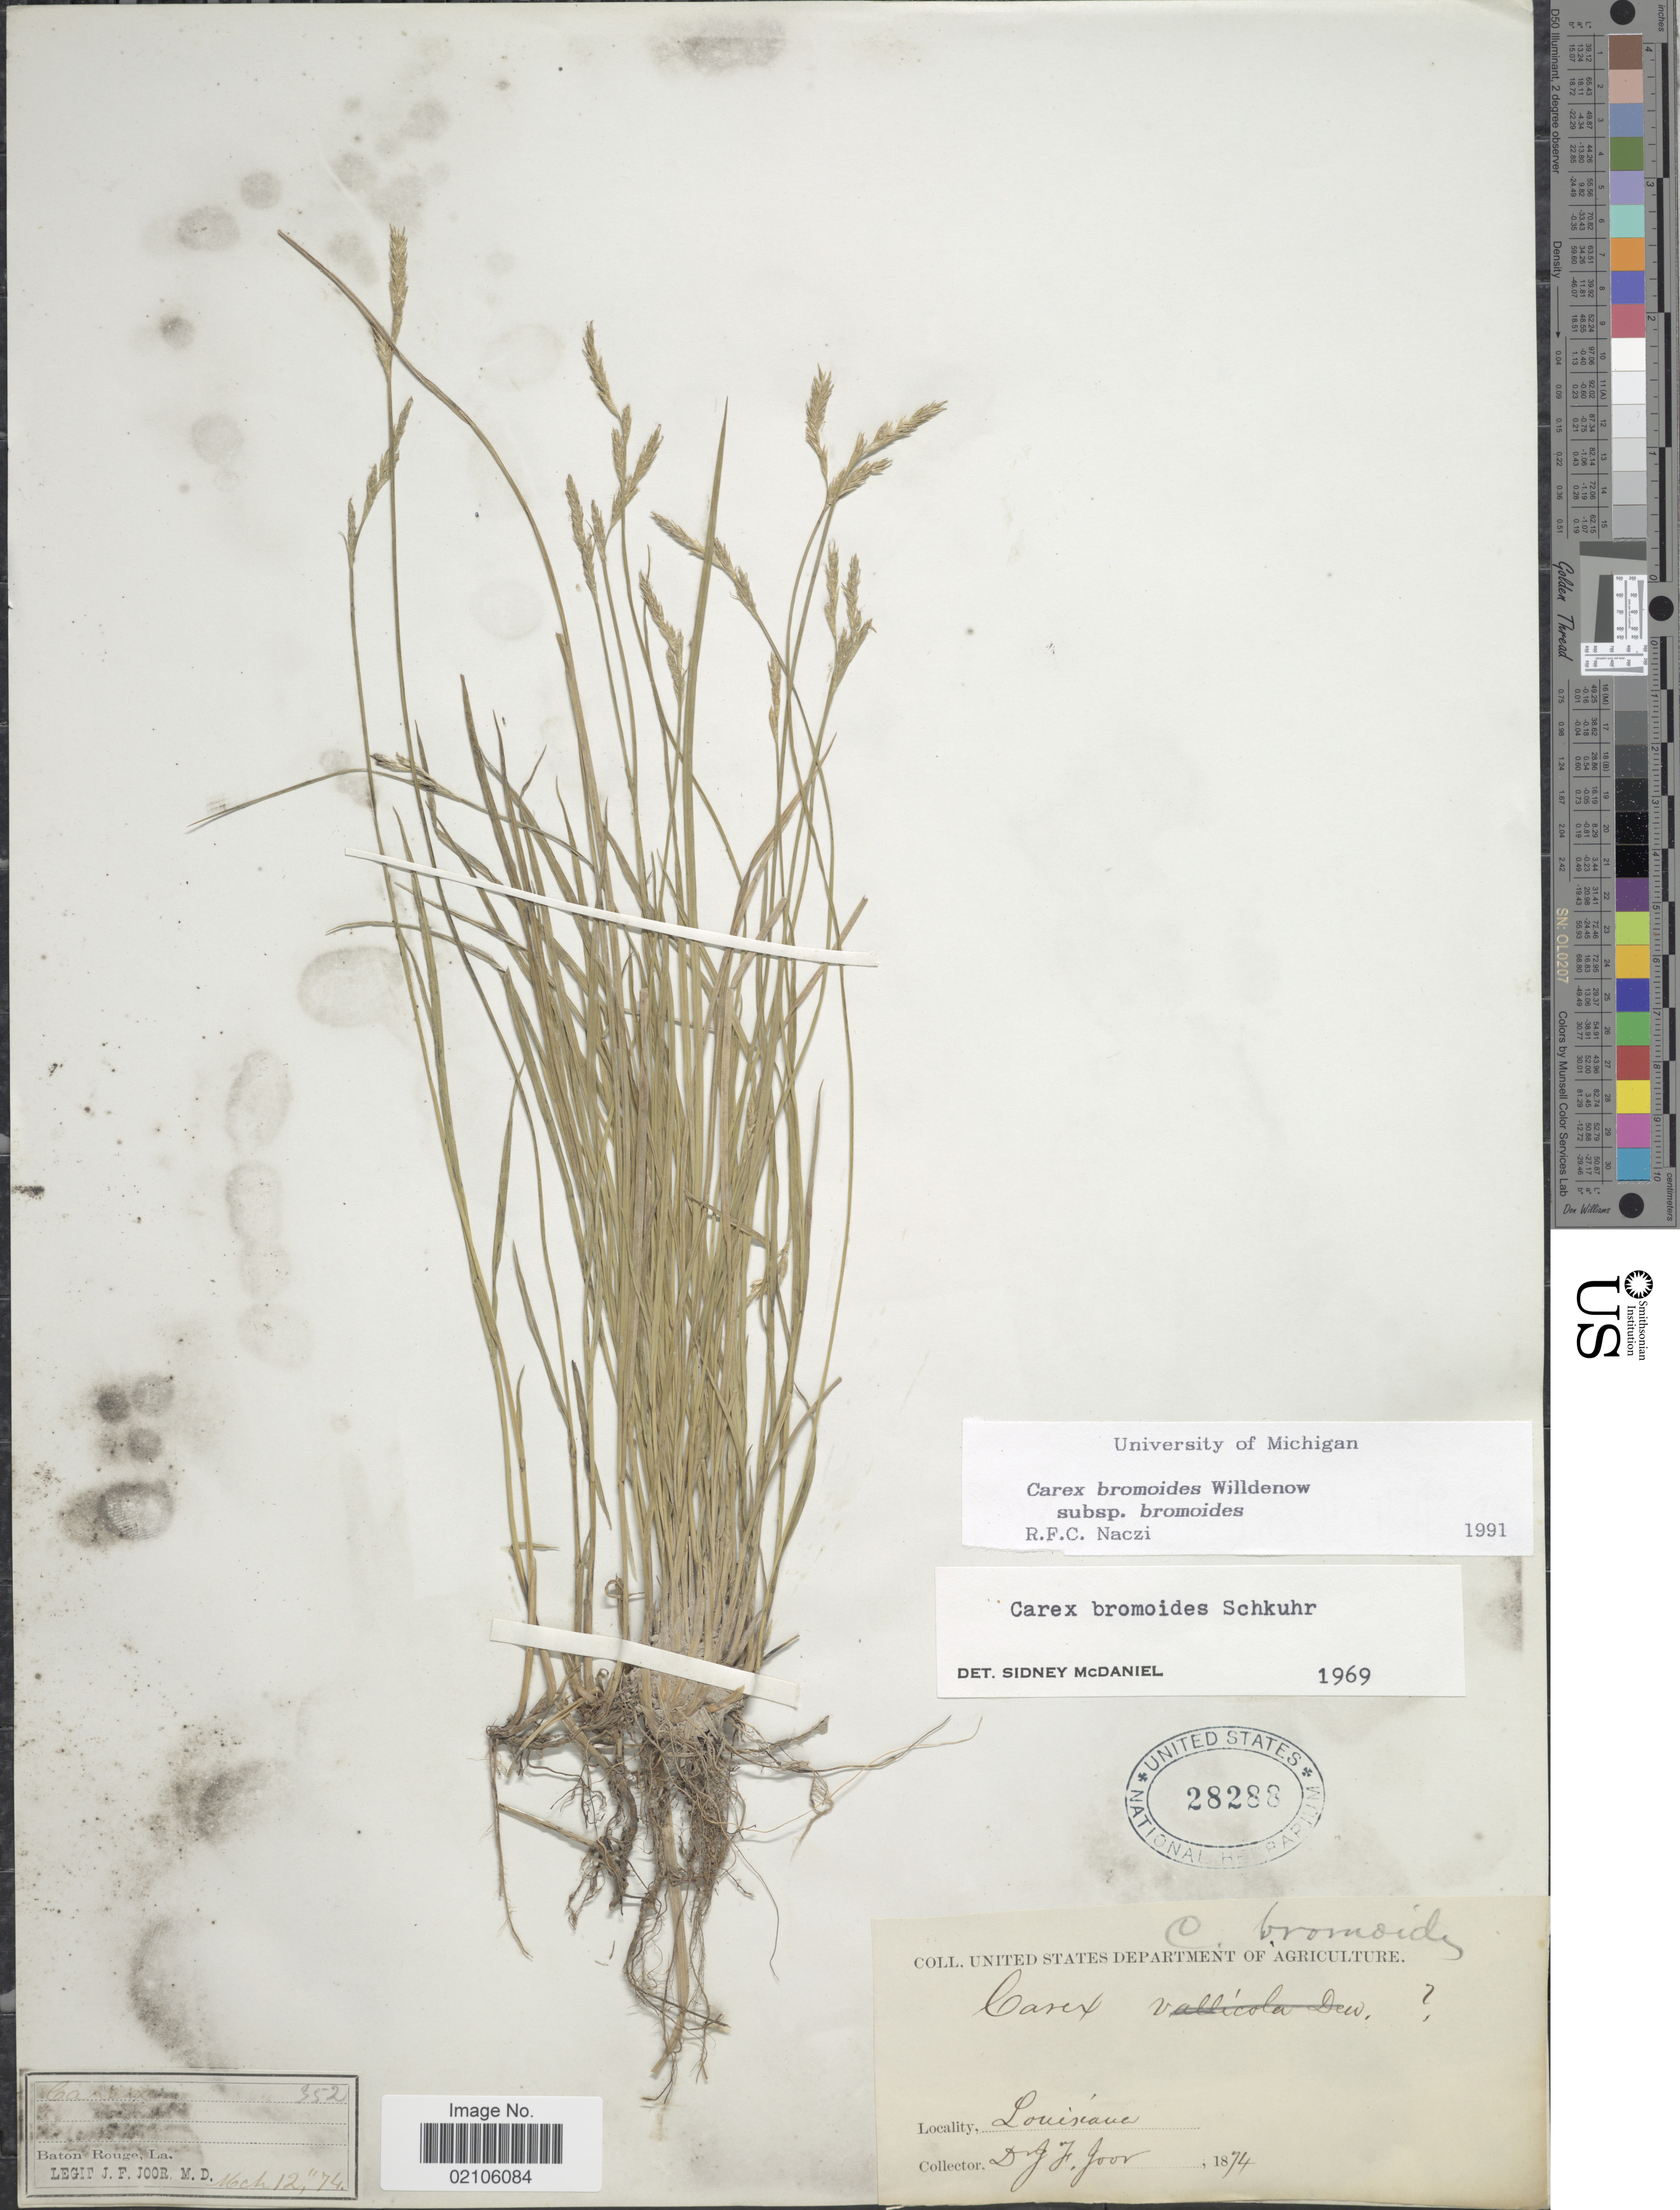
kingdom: Plantae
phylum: Tracheophyta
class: Liliopsida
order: Poales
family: Cyperaceae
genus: Carex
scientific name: Carex bromoides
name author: Willd.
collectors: J. F. Joor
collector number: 352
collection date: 1874-03-12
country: United States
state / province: Louisiana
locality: Baton Rouge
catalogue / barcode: US 28288